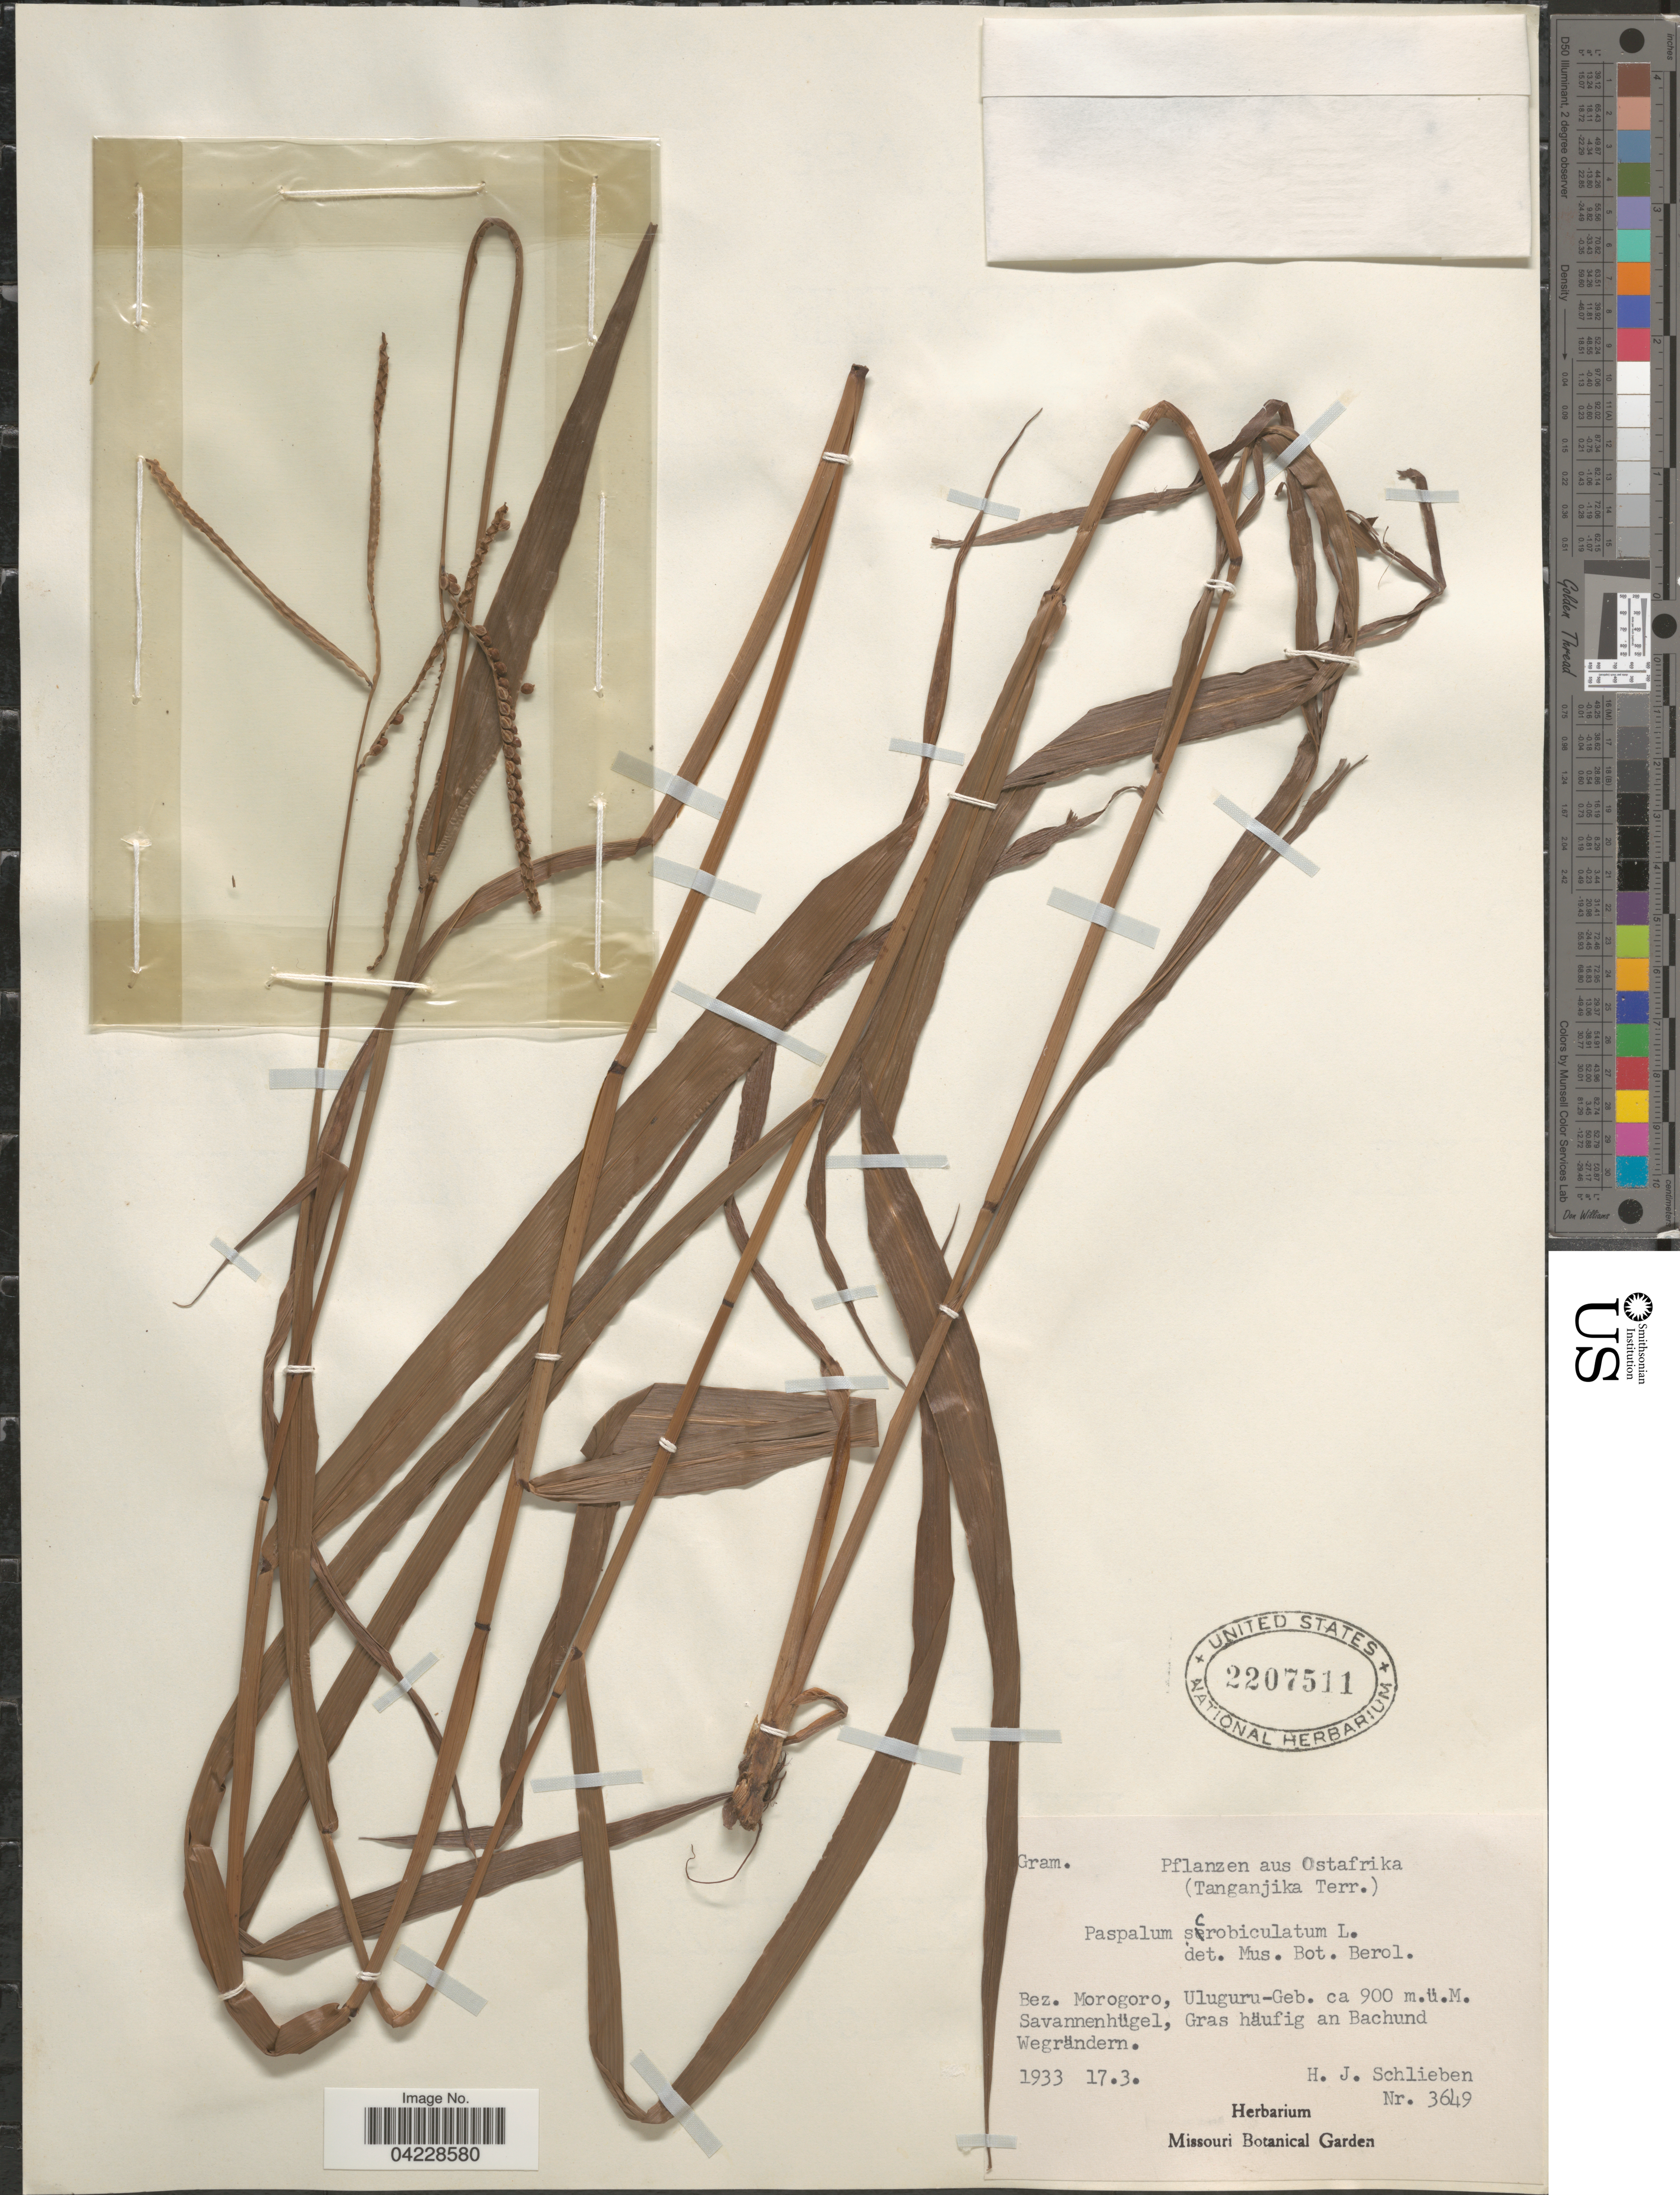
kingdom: Plantae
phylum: Tracheophyta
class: Liliopsida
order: Poales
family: Poaceae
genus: Paspalum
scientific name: Paspalum scrobiculatum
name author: L.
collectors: H. J. Schlieben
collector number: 3649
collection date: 1933-03-17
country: Tanzania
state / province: Morogoro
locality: Ostafrika (Tanganjika Terr.). Bez. Morogoro, Uluguru-Geb.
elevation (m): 900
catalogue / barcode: US 2207511